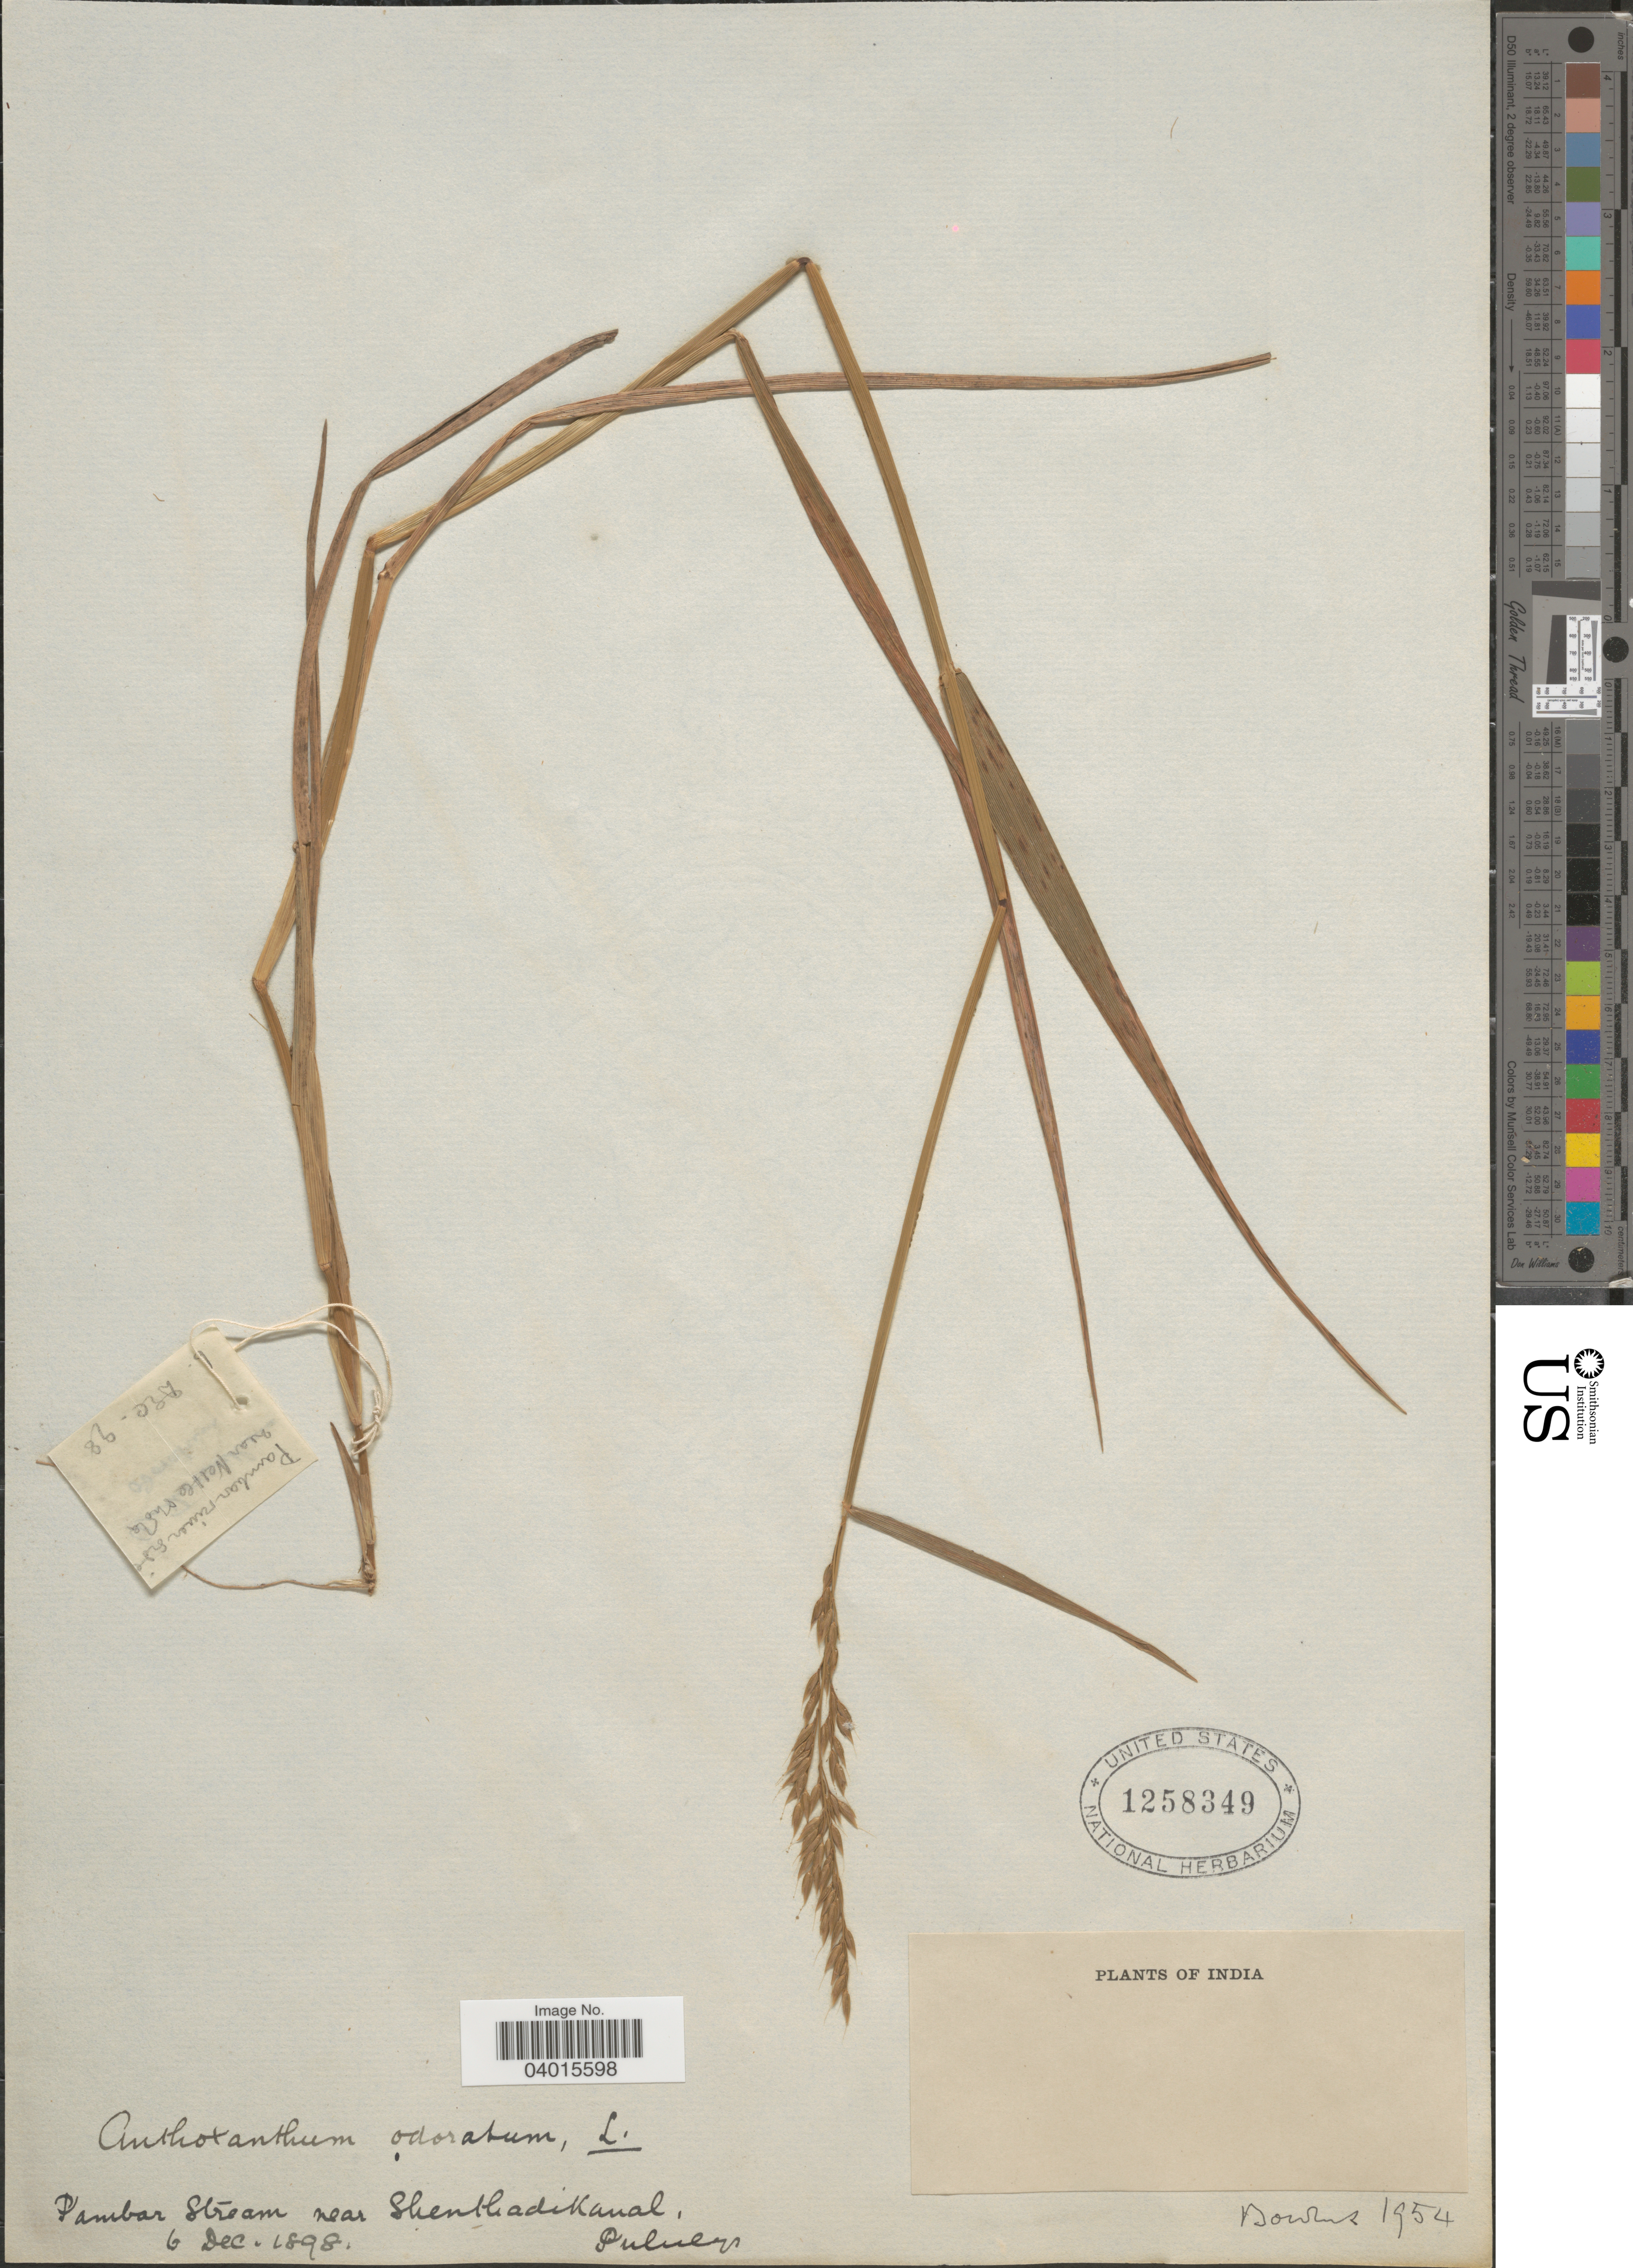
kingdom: Plantae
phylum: Tracheophyta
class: Liliopsida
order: Poales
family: Poaceae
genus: Anthoxanthum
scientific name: Anthoxanthum odoratum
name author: L.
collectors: -- Bourne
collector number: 1954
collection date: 1898-12-06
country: India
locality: Gambar Stream near Shenthadikanal. Pulneys.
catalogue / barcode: US 1258349